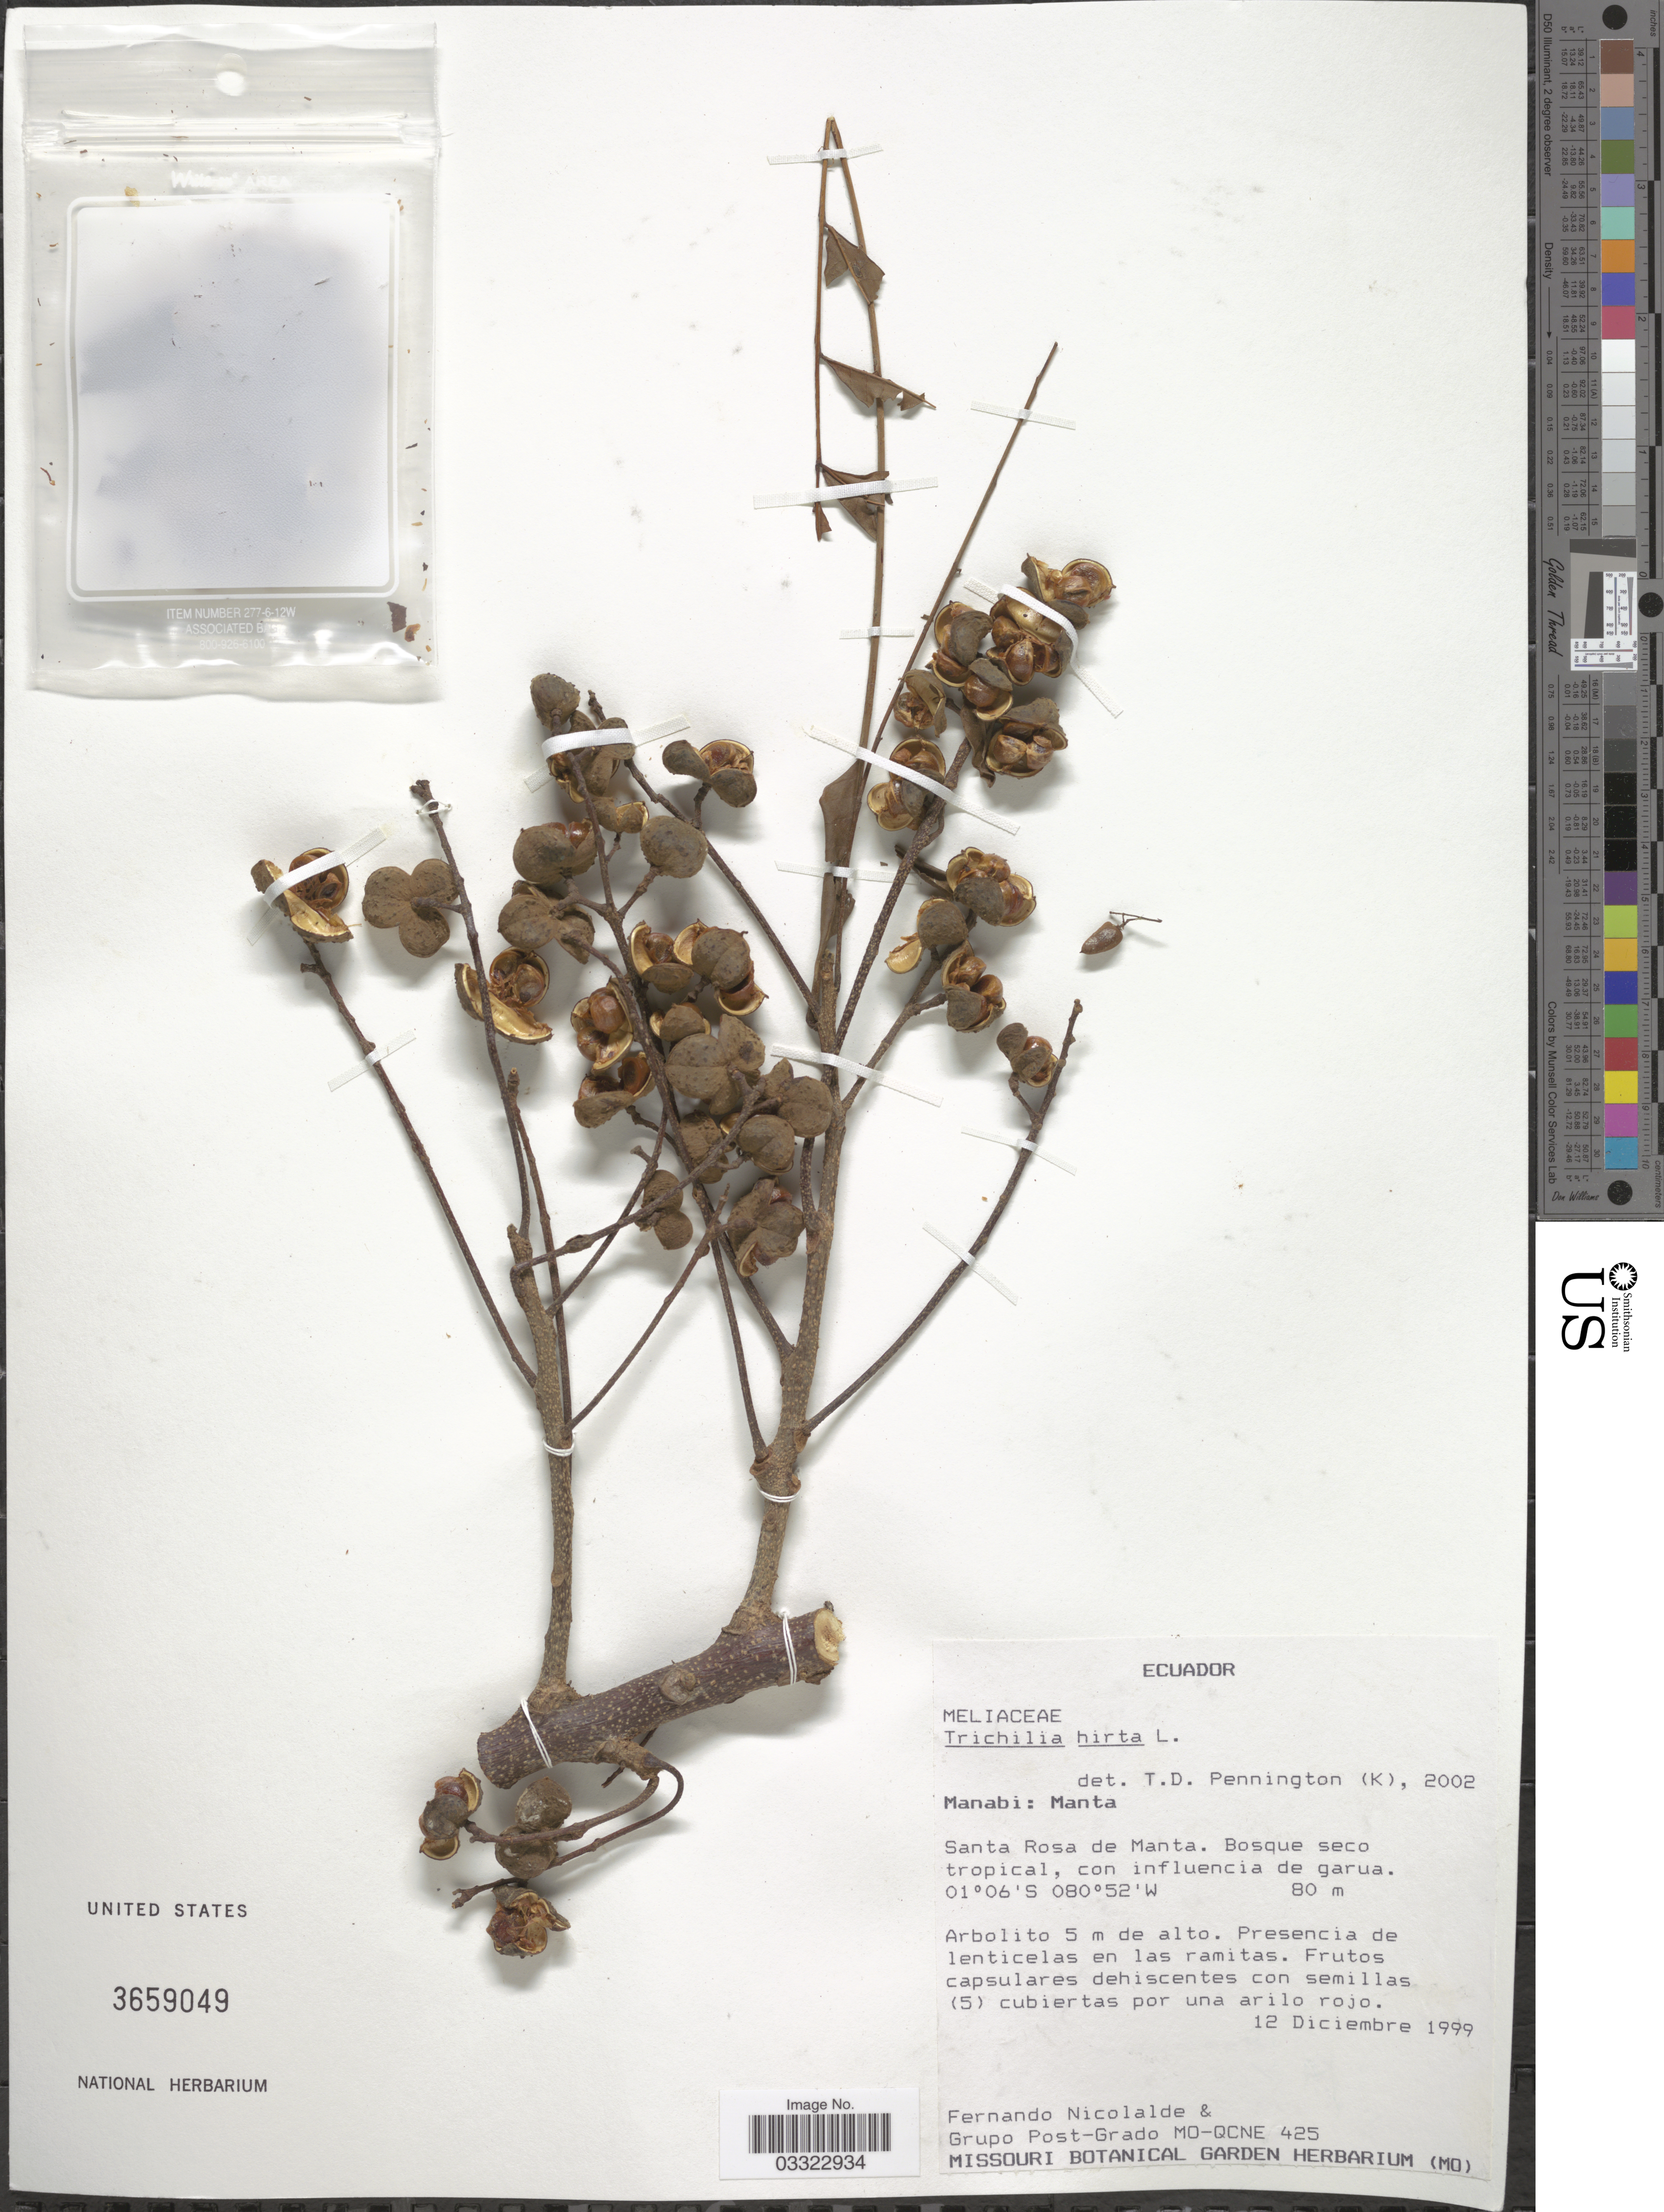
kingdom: Plantae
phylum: Tracheophyta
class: Magnoliopsida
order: Sapindales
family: Meliaceae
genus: Trichilia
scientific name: Trichilia hirta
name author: L.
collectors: F. Nicolalde & Grupo Post-Grado MO-QCNE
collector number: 425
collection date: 1999-12-12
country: Ecuador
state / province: Manabí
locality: Manta, Santa Rosa de Manta. Bosque seco tropical, con influencia de garua.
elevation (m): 80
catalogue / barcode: US 3659049